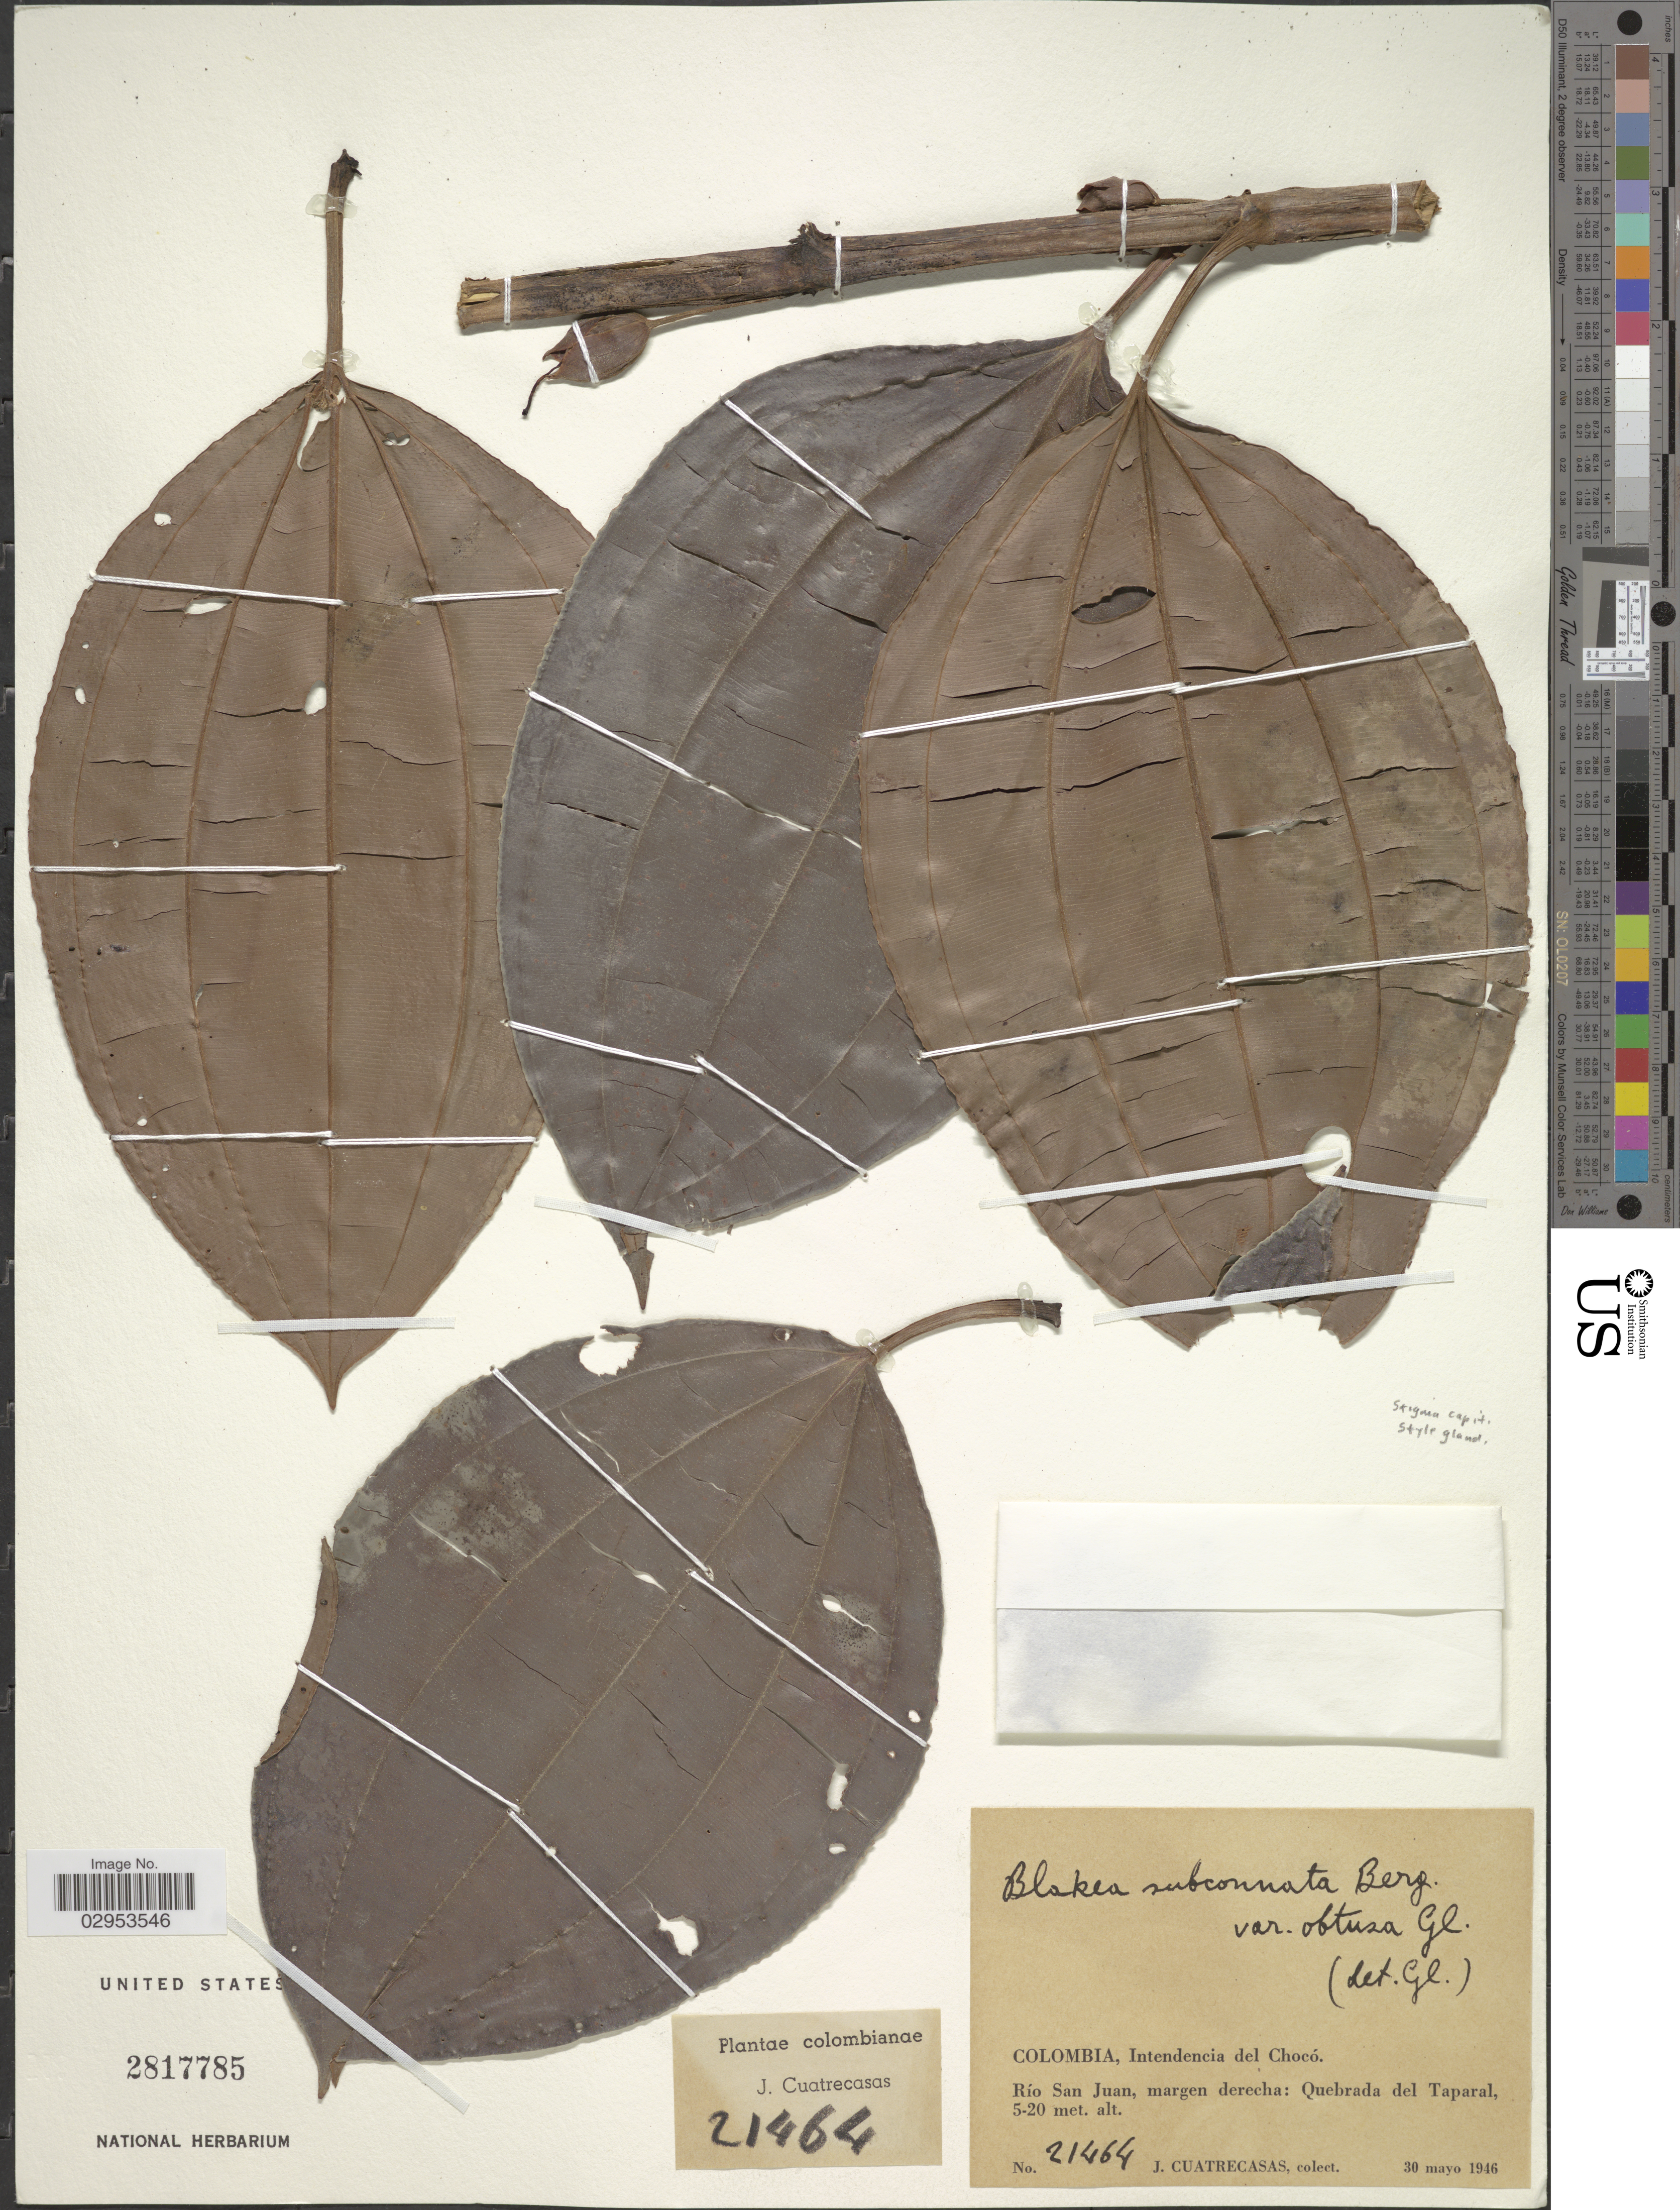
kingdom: Plantae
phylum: Tracheophyta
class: Magnoliopsida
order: Myrtales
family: Melastomataceae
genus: Blakea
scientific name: Blakea subconnata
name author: O. Berg ex Triana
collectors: J. Cuatrecasas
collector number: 21464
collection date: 1946-05-30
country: Colombia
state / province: Chocó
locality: Intendencia del Chocó. Río San Juan, margen derecha: Quebrada del Taparal.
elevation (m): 5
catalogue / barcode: US 2817785